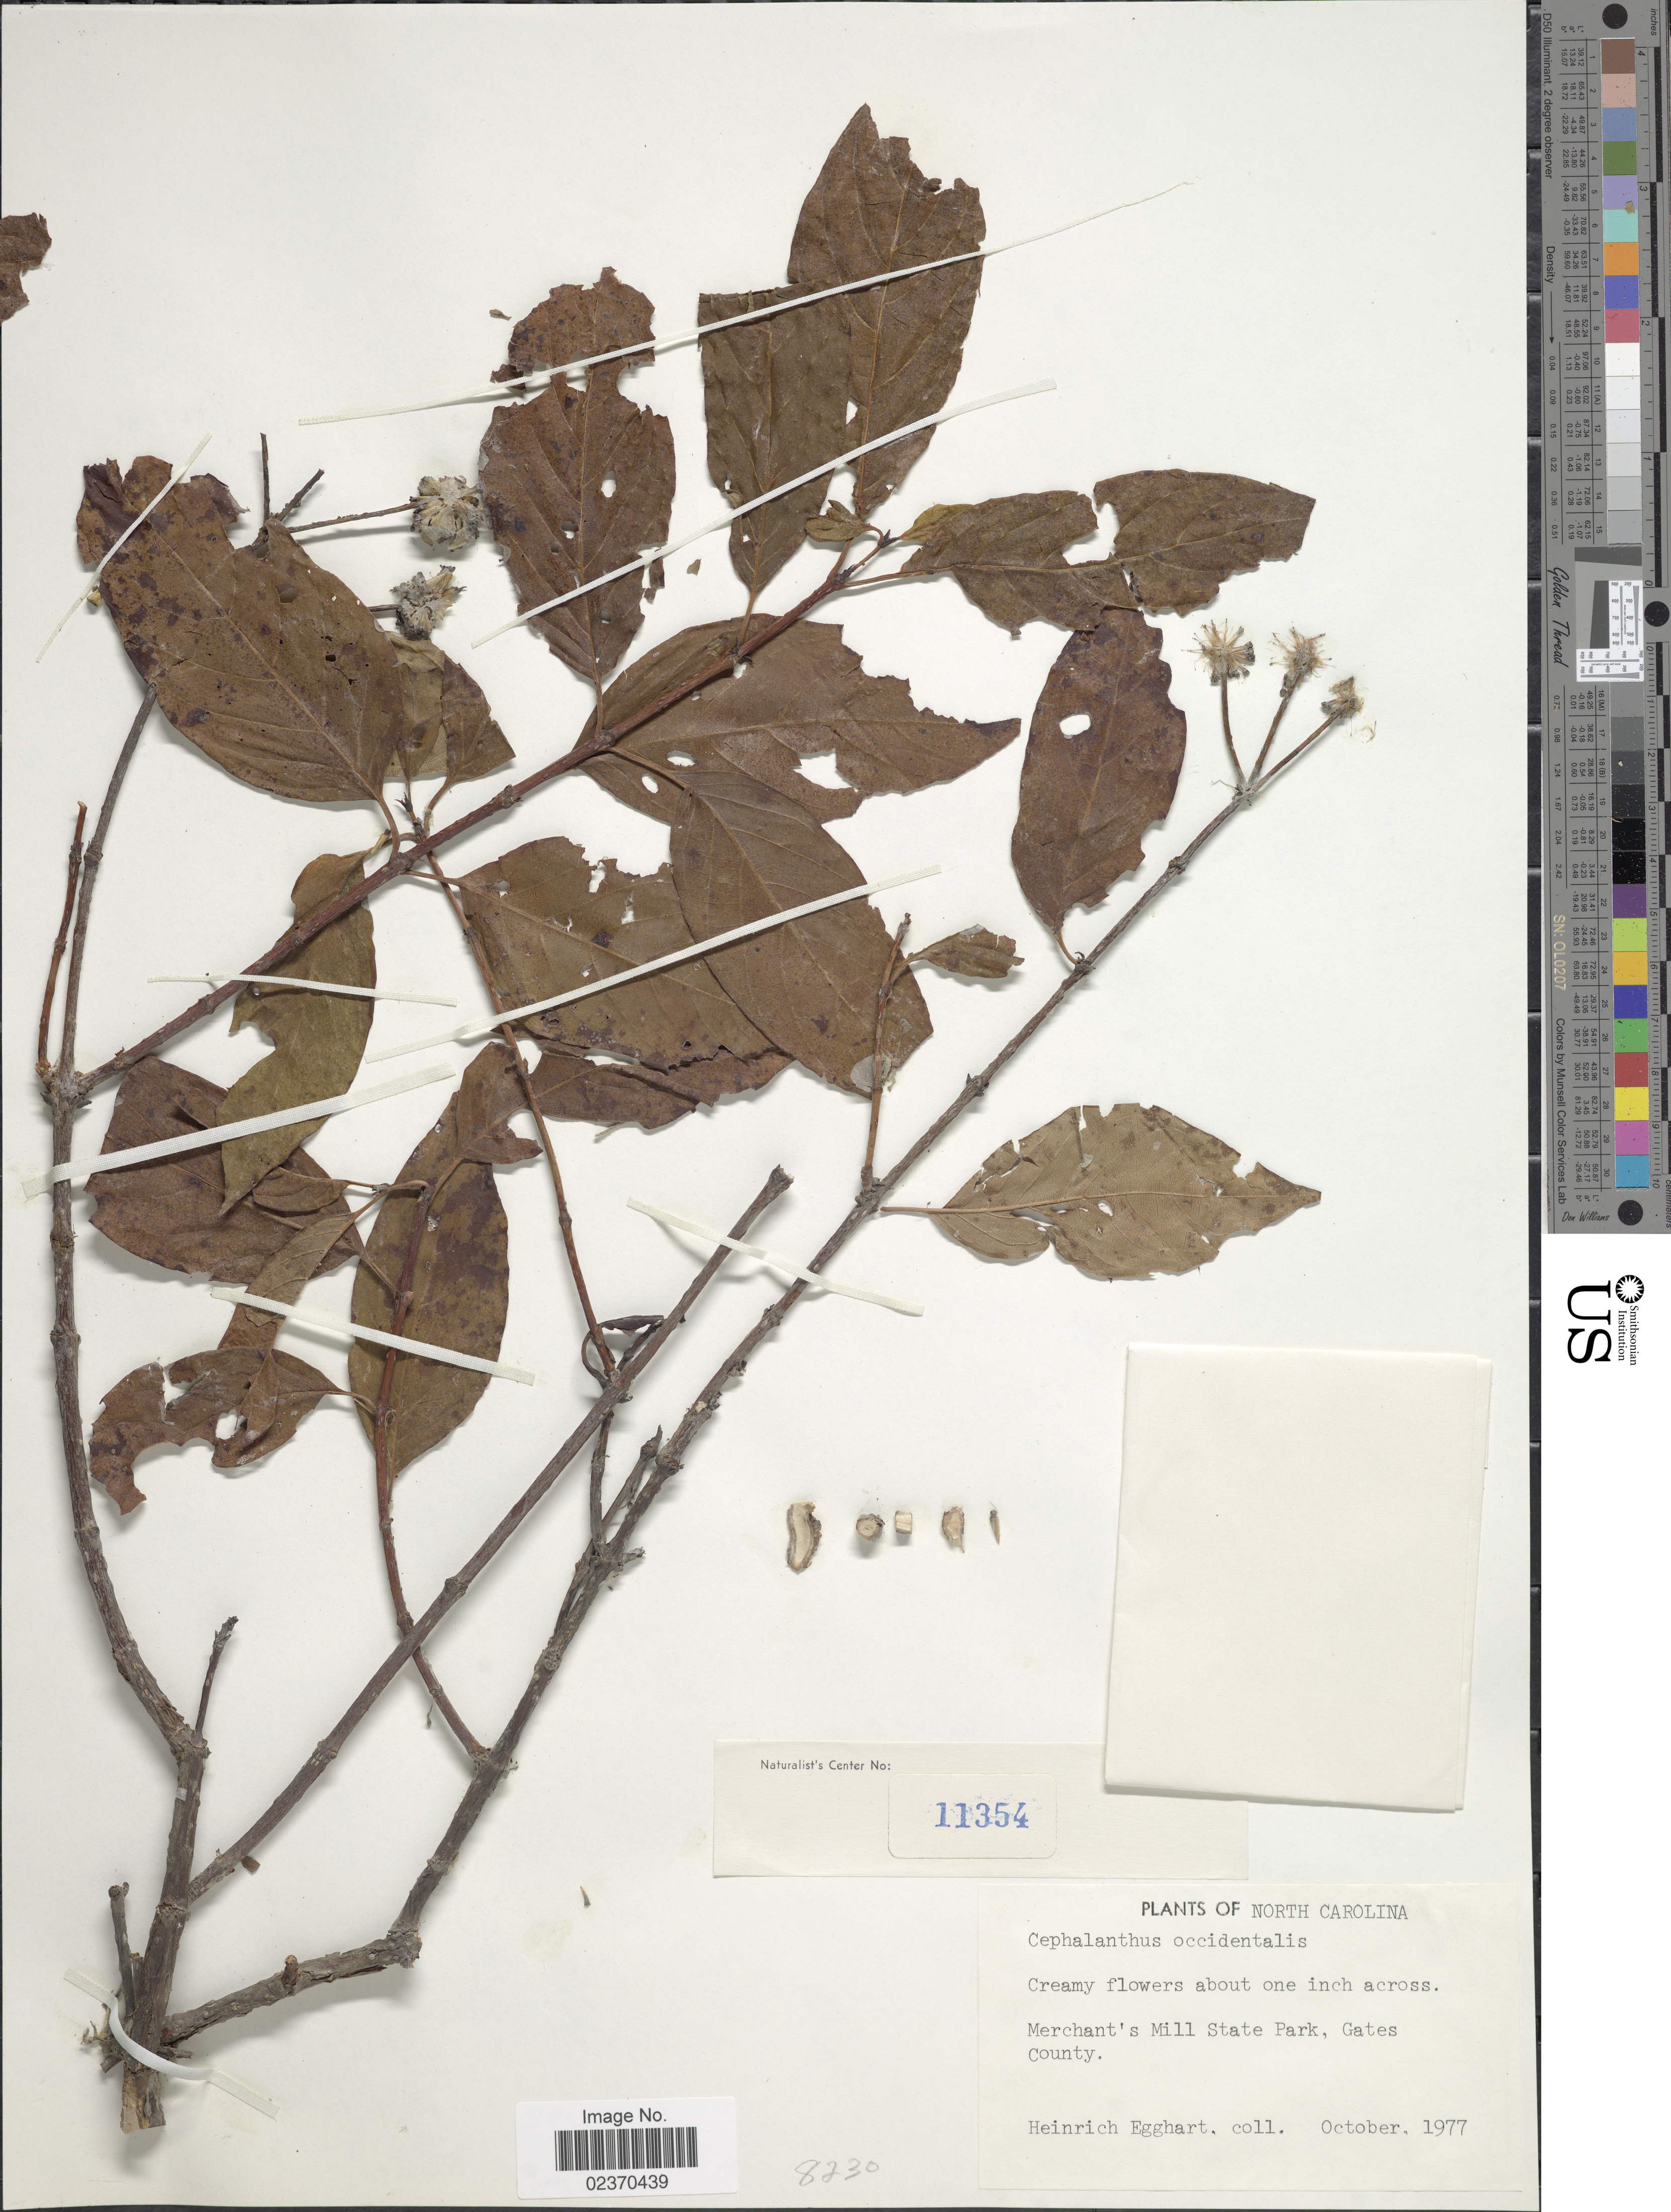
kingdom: Plantae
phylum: Tracheophyta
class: Magnoliopsida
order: Gentianales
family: Rubiaceae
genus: Cephalanthus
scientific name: Cephalanthus occidentalis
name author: L.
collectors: H. Eggert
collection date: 1977-10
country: United States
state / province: North Carolina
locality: Merchant's Mill State Park, Gates County